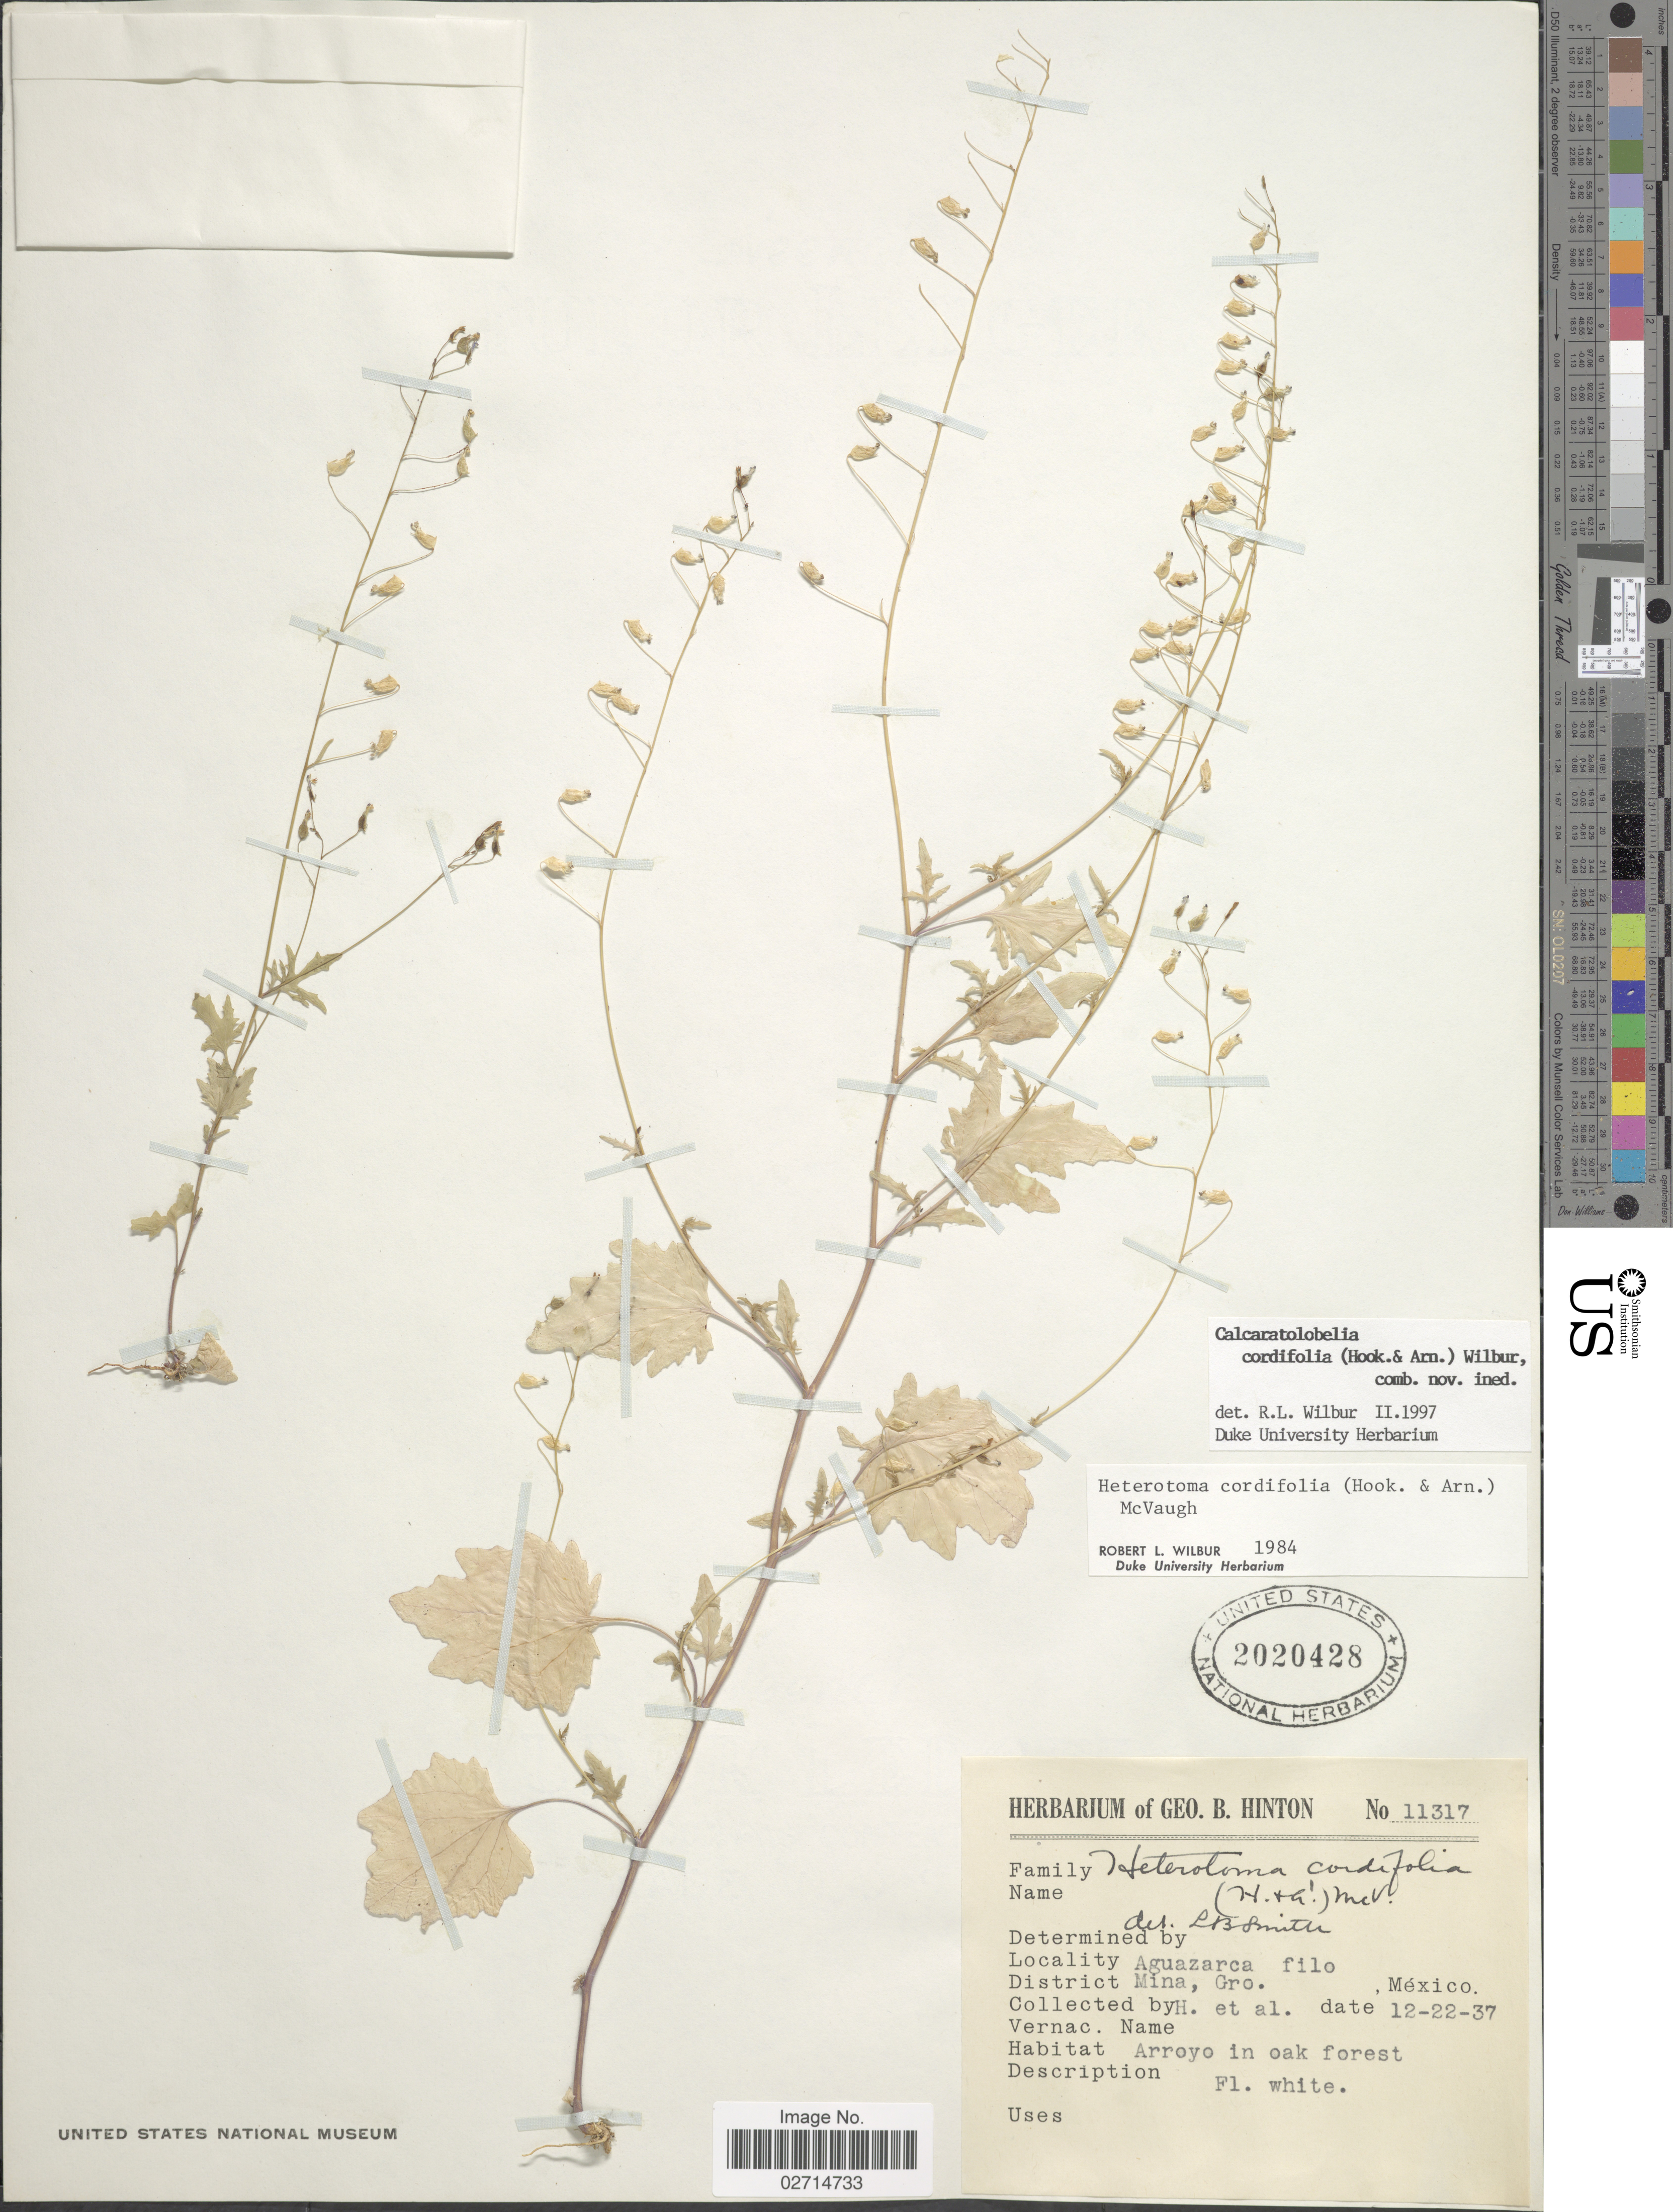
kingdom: Plantae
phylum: Tracheophyta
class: Magnoliopsida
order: Asterales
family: Campanulaceae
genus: Lobelia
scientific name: Lobelia cordifolia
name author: Hook. & Arn.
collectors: G. B. Hinton & et al.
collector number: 11317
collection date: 1937-12-22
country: Mexico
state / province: Guerrero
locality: Aguazarca filo. District Mina.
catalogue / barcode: US 2020428